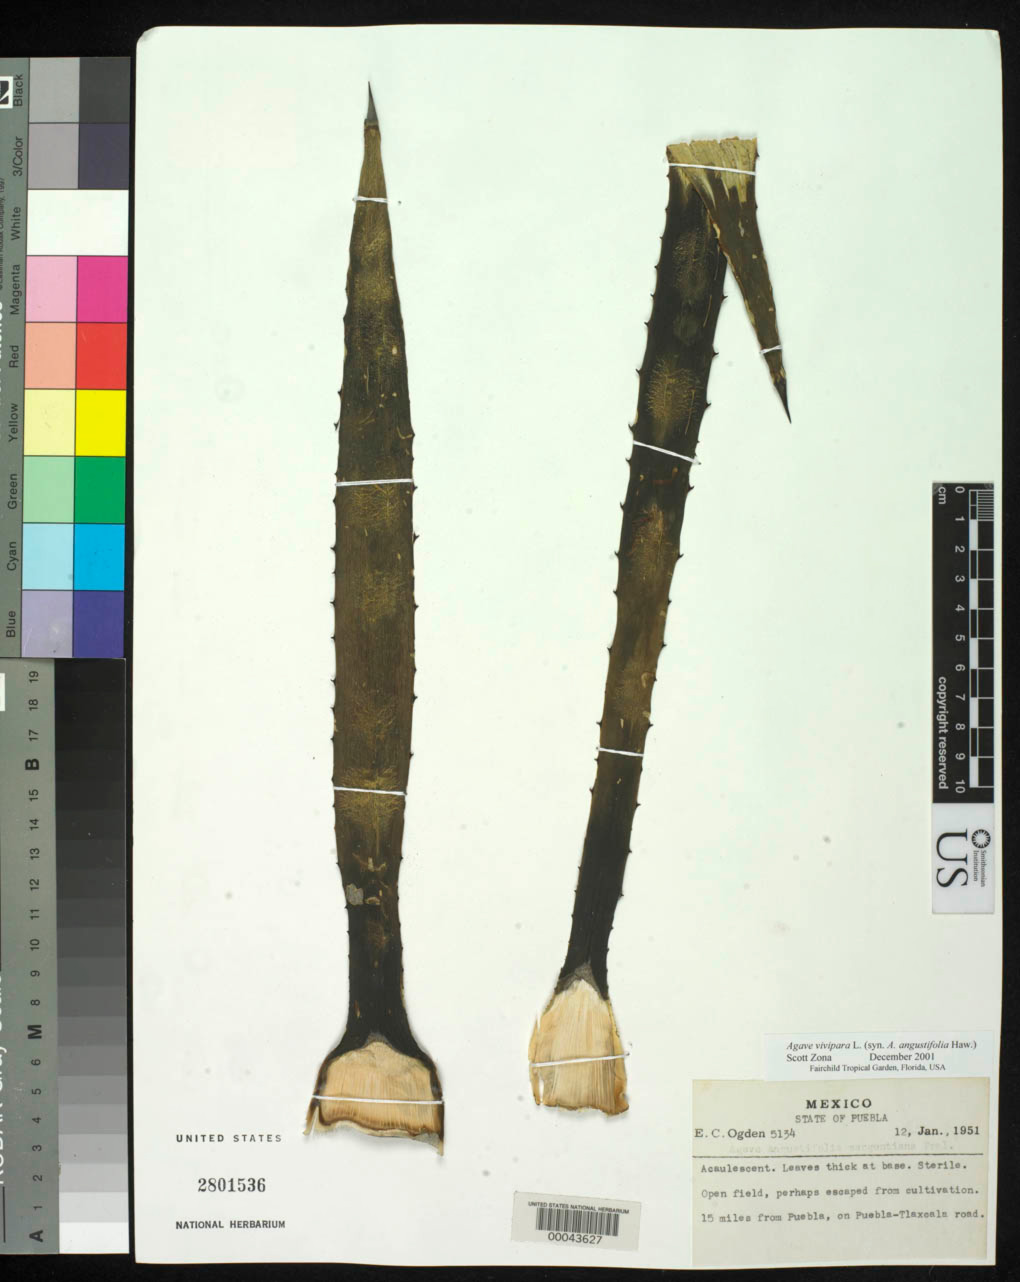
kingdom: Plantae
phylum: Tracheophyta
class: Liliopsida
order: Asparagales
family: Asparagaceae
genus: Agave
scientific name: Agave vivipara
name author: L.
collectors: E. C. Ogden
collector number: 5134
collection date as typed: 12 Jan 1951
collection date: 1951-01-12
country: Mexico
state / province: Puebla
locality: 15 mi from Puebla, on Puebla - Tlaxcala road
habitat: Open field, perhaps escaped from cultivation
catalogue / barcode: US 2801536